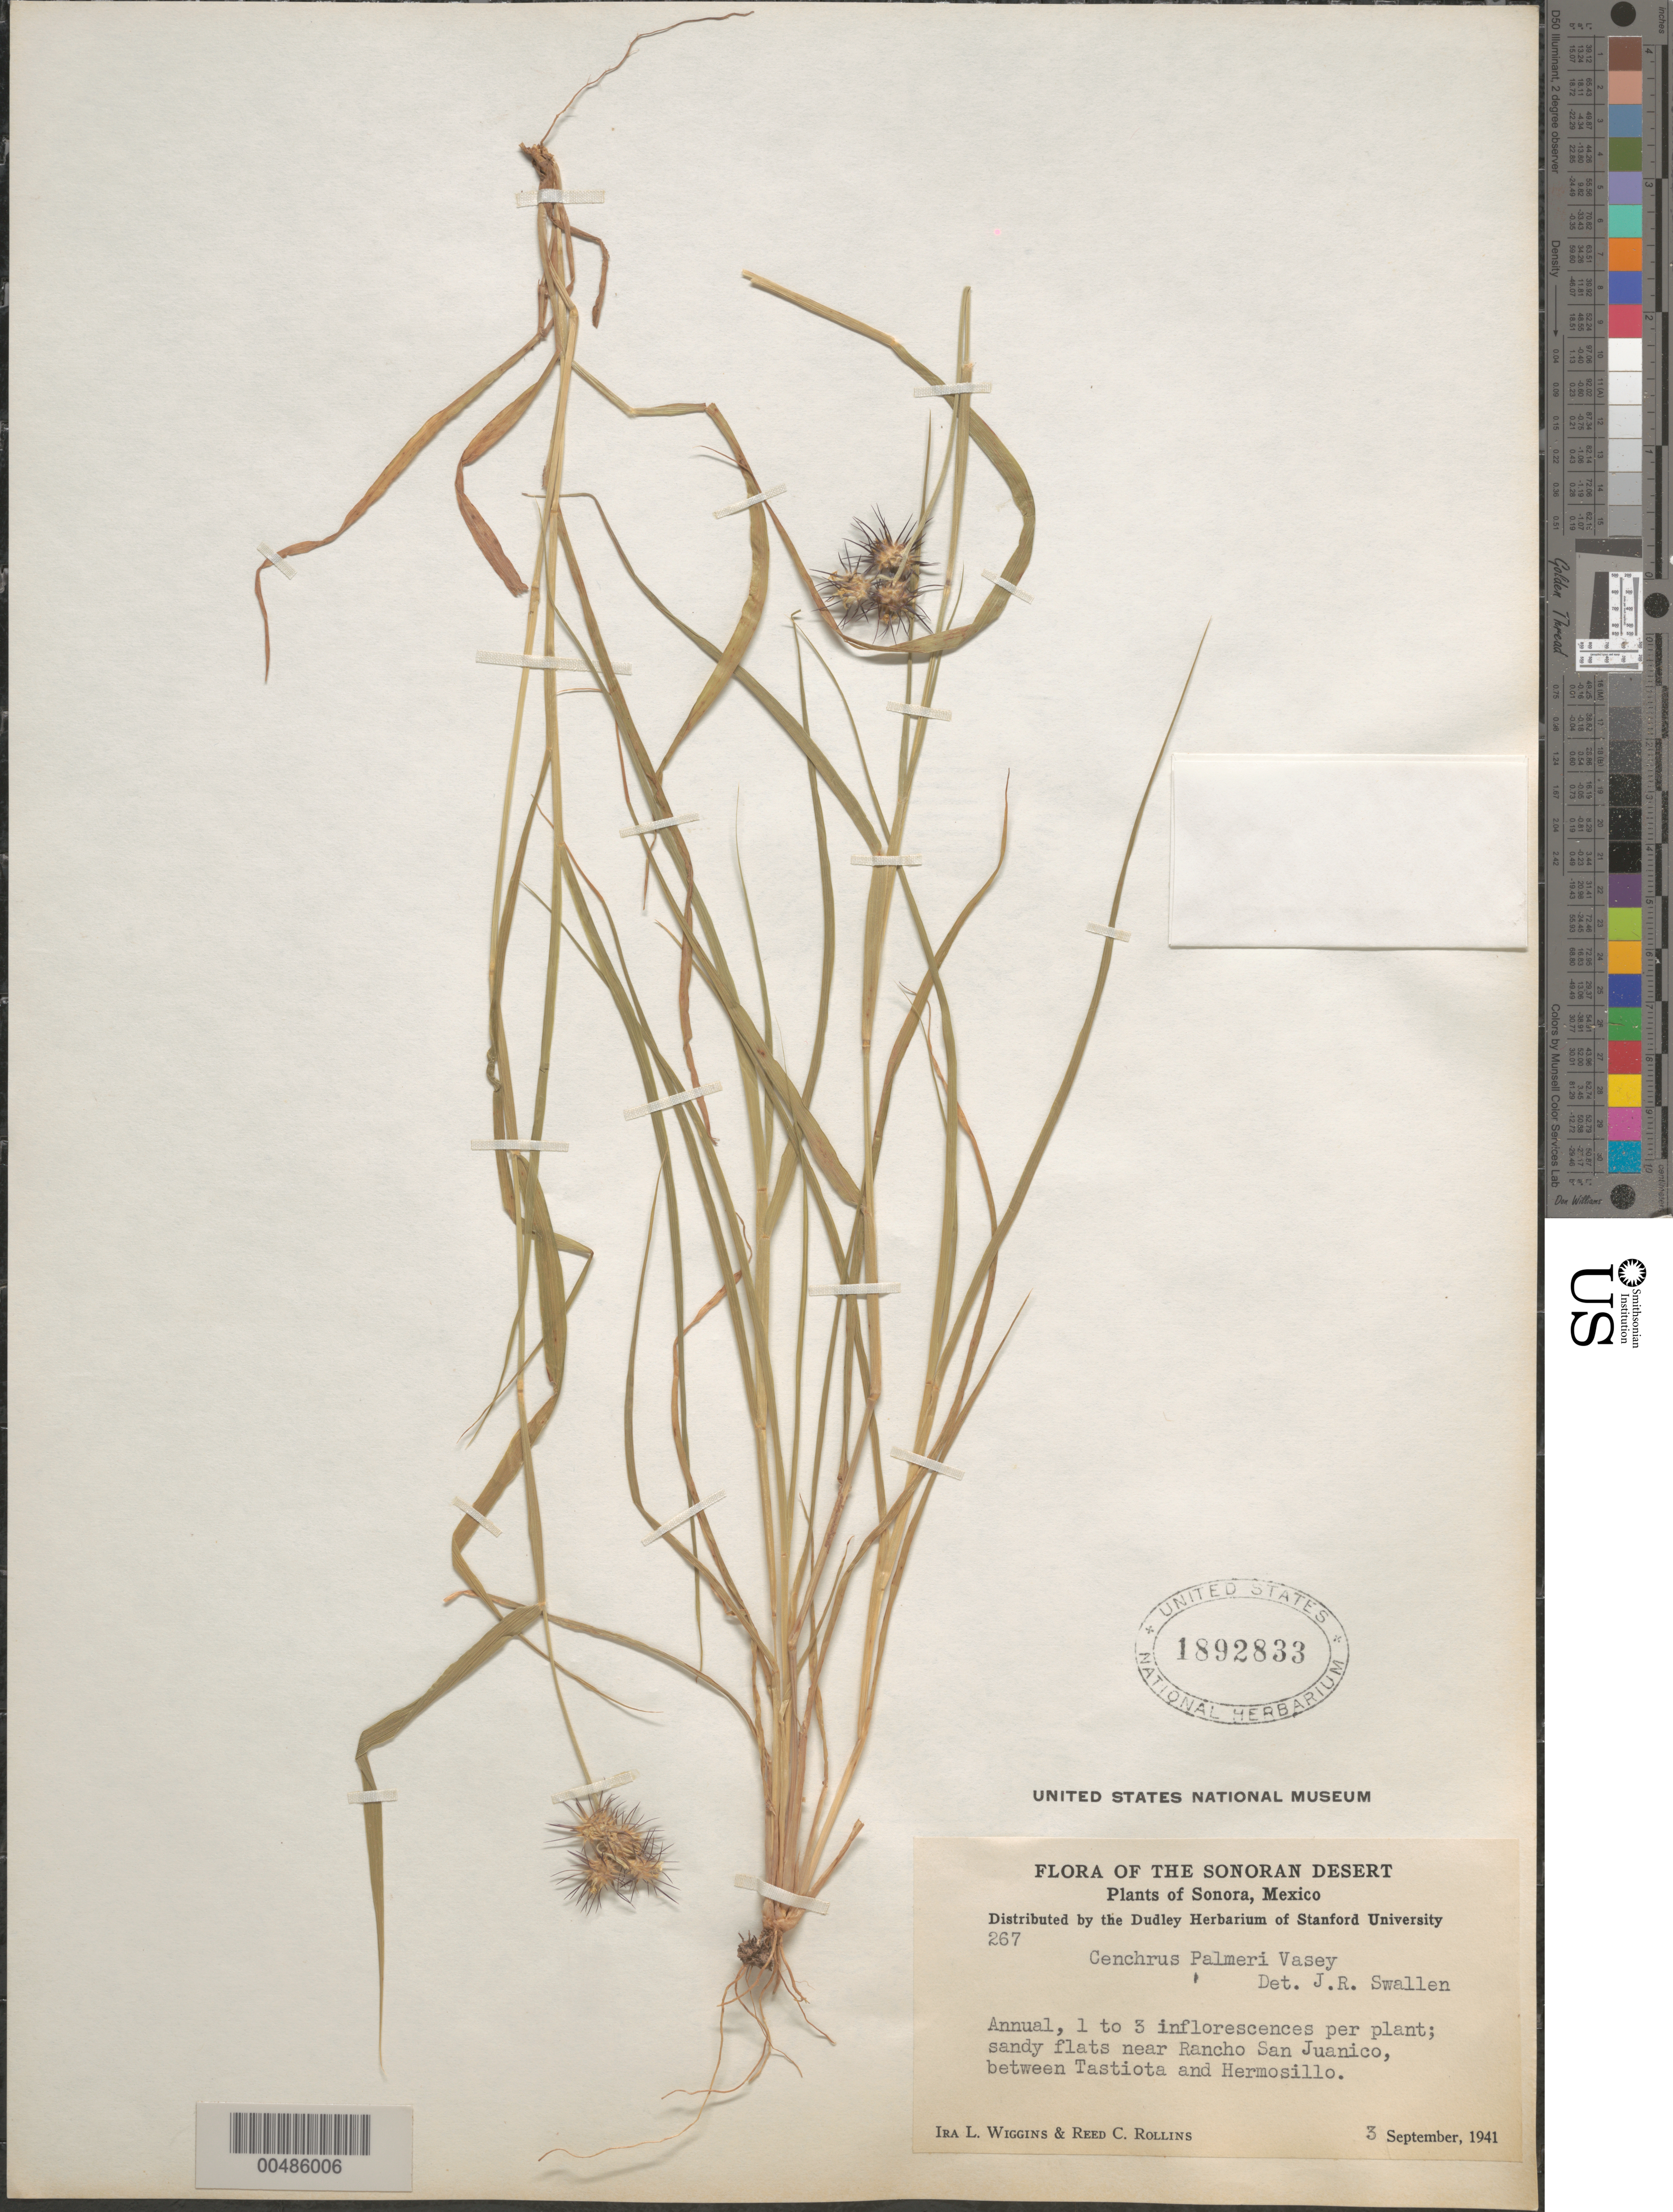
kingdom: Plantae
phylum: Tracheophyta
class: Liliopsida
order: Poales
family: Poaceae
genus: Cenchrus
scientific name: Cenchrus palmeri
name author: Vasey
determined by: Swallen, Jason R.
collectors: I. L. Wiggins & R. C. Rollins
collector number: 267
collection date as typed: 3 Sep 1941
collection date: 1941-09-03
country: Mexico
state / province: Sinaloa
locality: Near Rancho San Juanico, between Tastiota and Hermosillo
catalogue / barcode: US 1892833